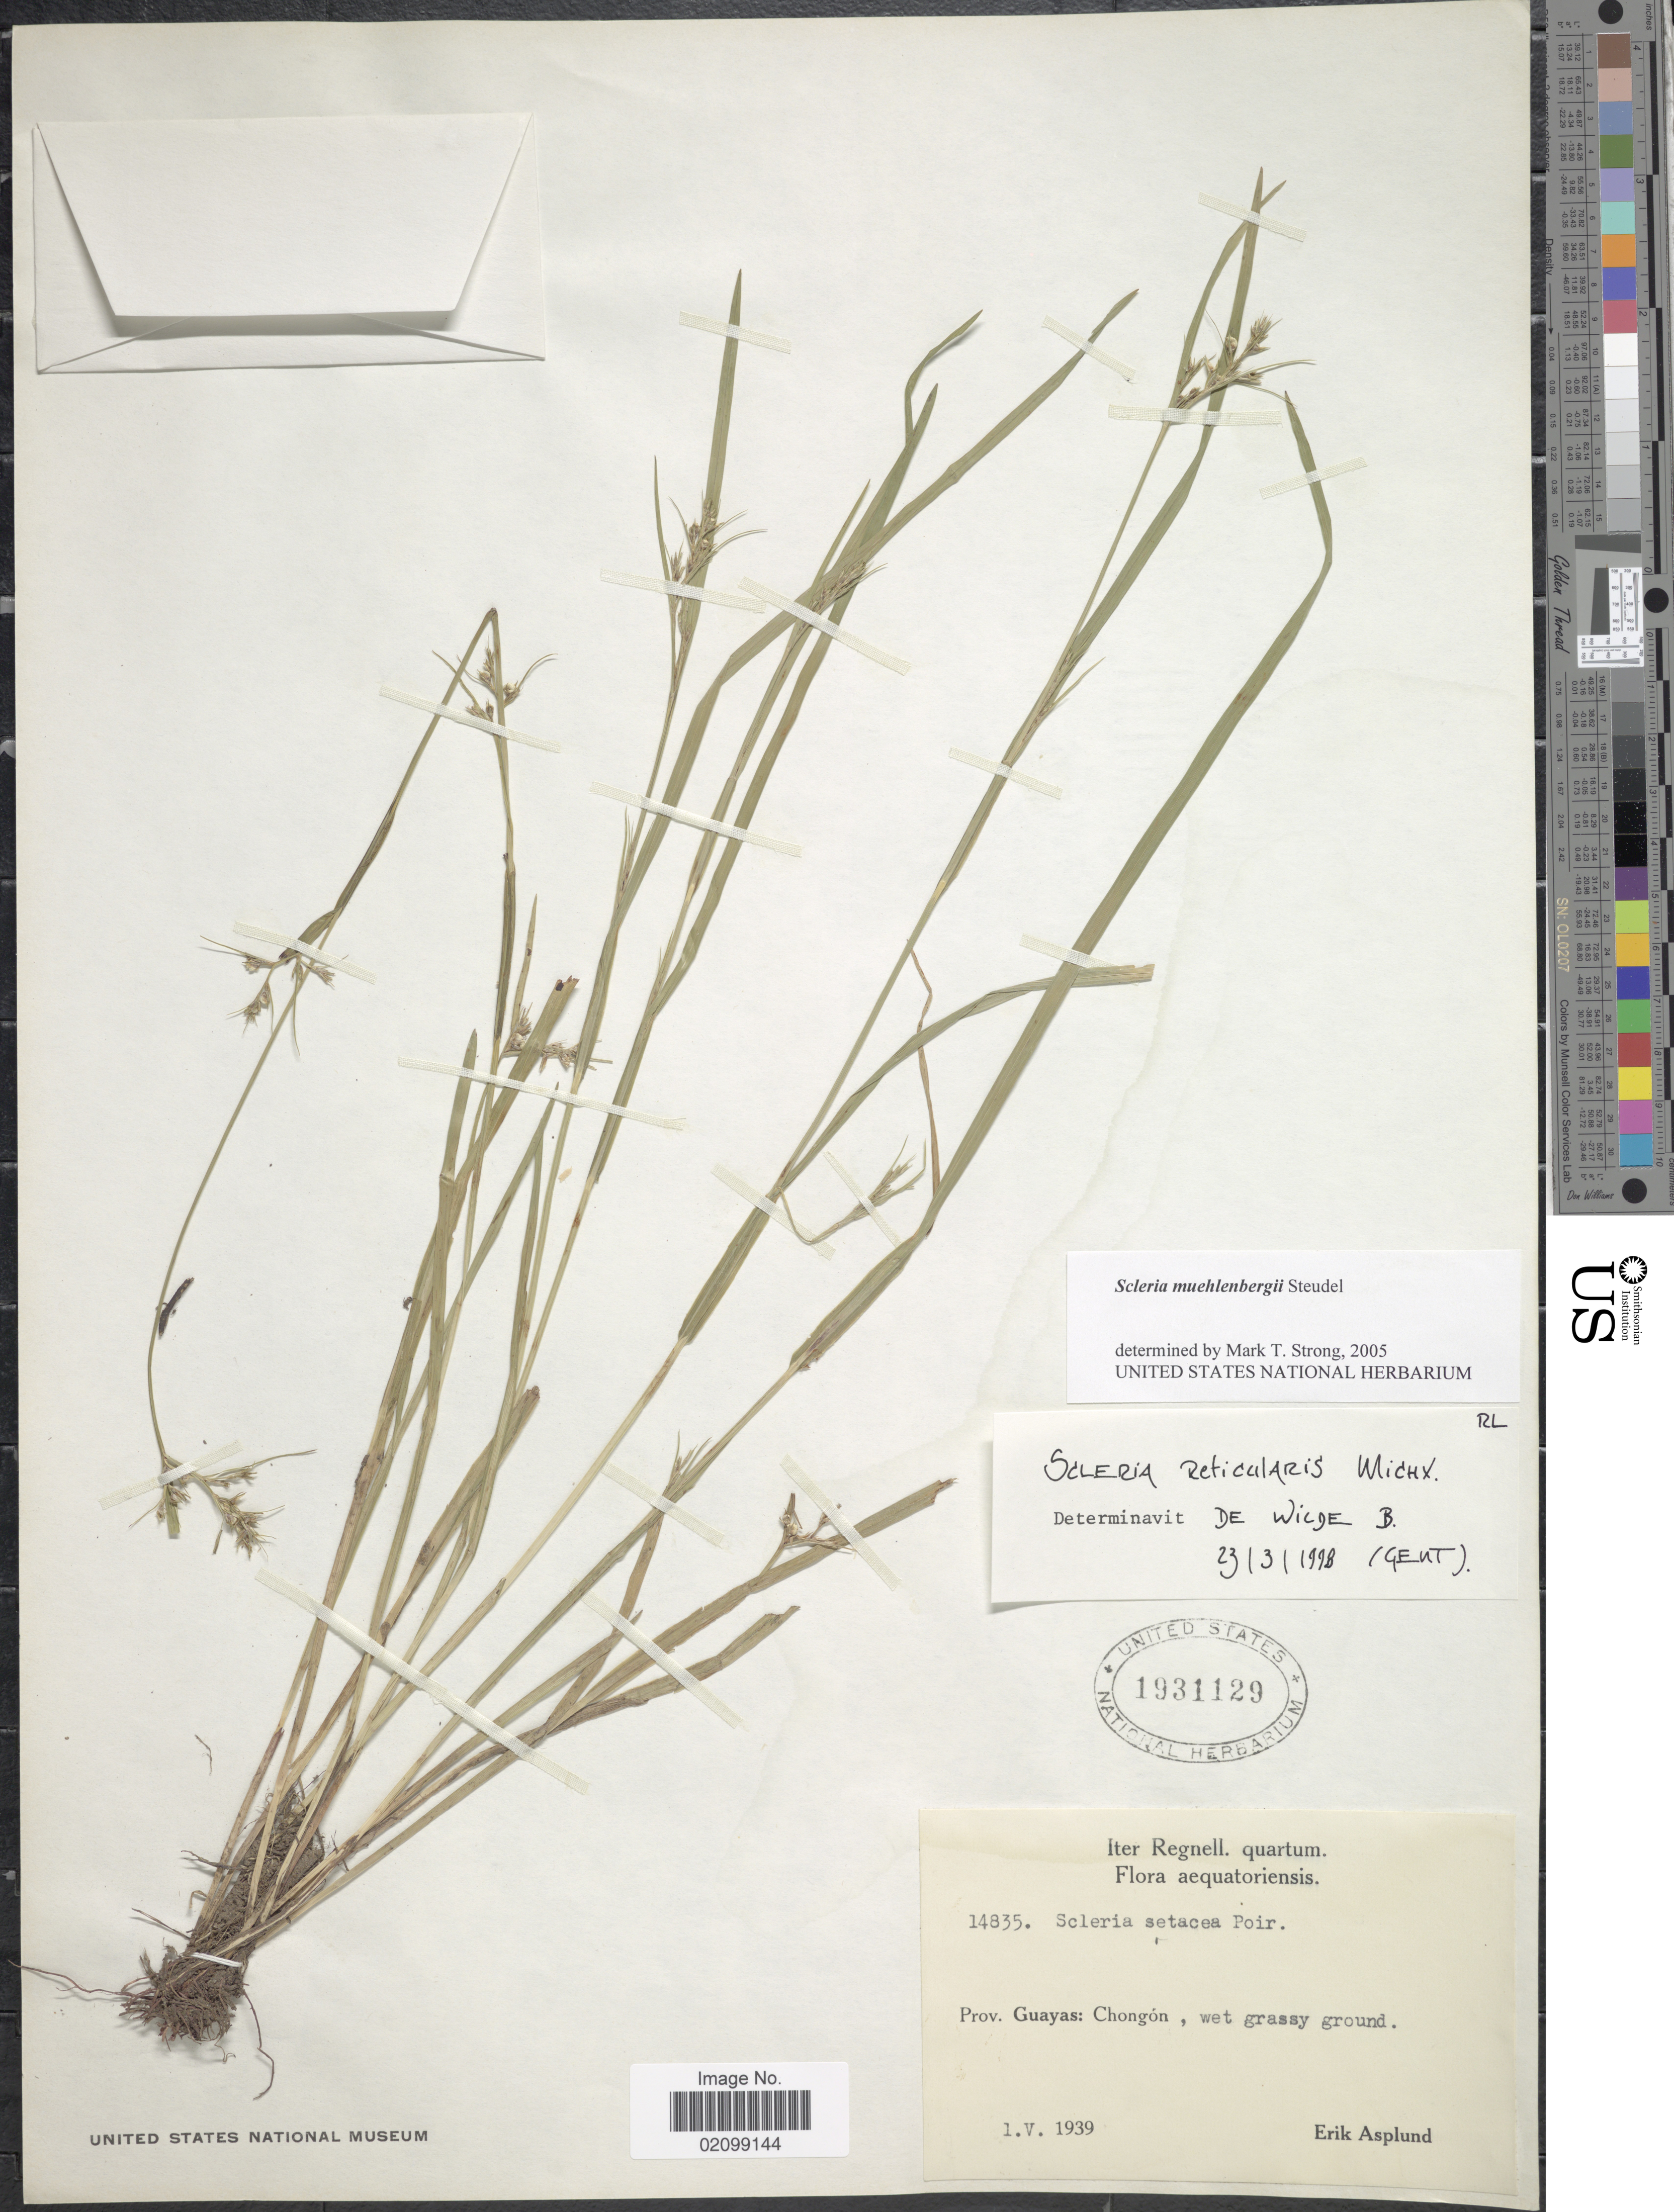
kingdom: Plantae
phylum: Tracheophyta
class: Liliopsida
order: Poales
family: Cyperaceae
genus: Scleria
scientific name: Scleria muehlenbergii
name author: Steud.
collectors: E. Asplund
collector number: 14835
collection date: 1939-05-01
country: Ecuador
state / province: Guayas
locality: Prov. Guayas: Chongon, wet grassy ground.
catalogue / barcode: US 1931129